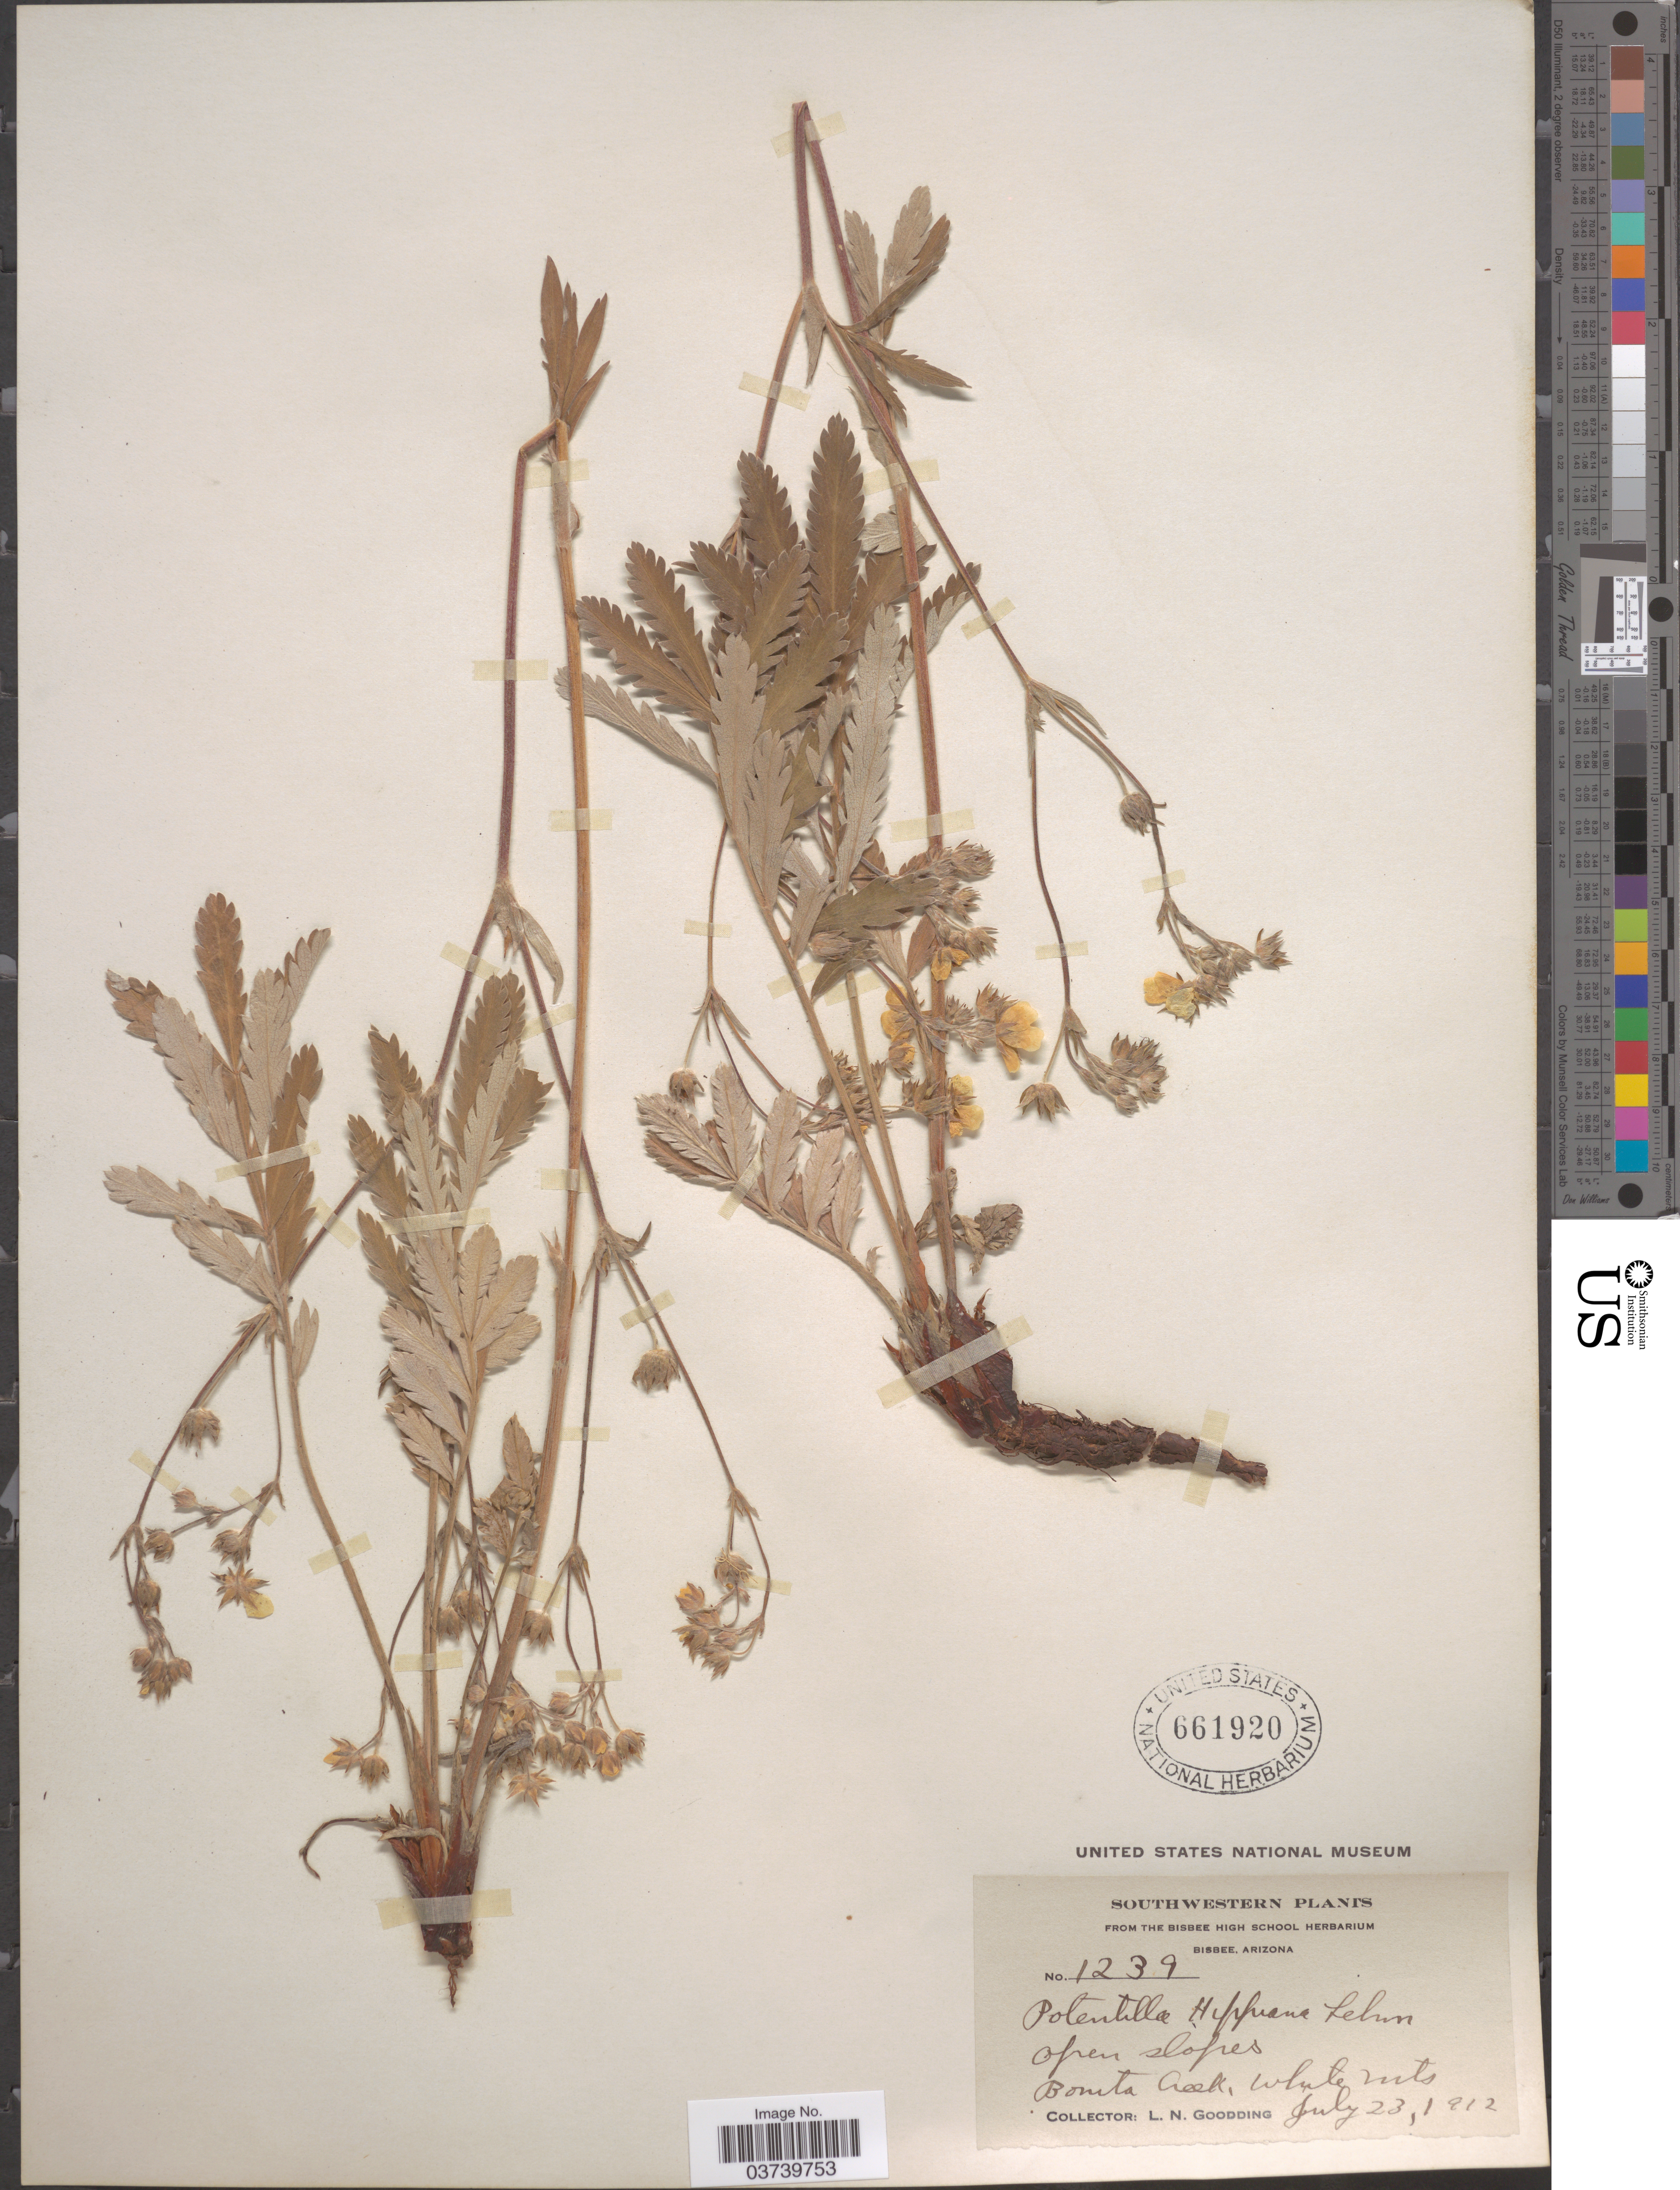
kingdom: Plantae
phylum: Tracheophyta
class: Magnoliopsida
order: Rosales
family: Rosaceae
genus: Potentilla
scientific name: Potentilla hippiana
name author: Lehm.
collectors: L. N. Goodding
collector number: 1239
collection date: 1912-07-23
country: United States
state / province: Arizona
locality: Southwestern. Open slopes, Bonta Creek, White mts.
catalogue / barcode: US 661920